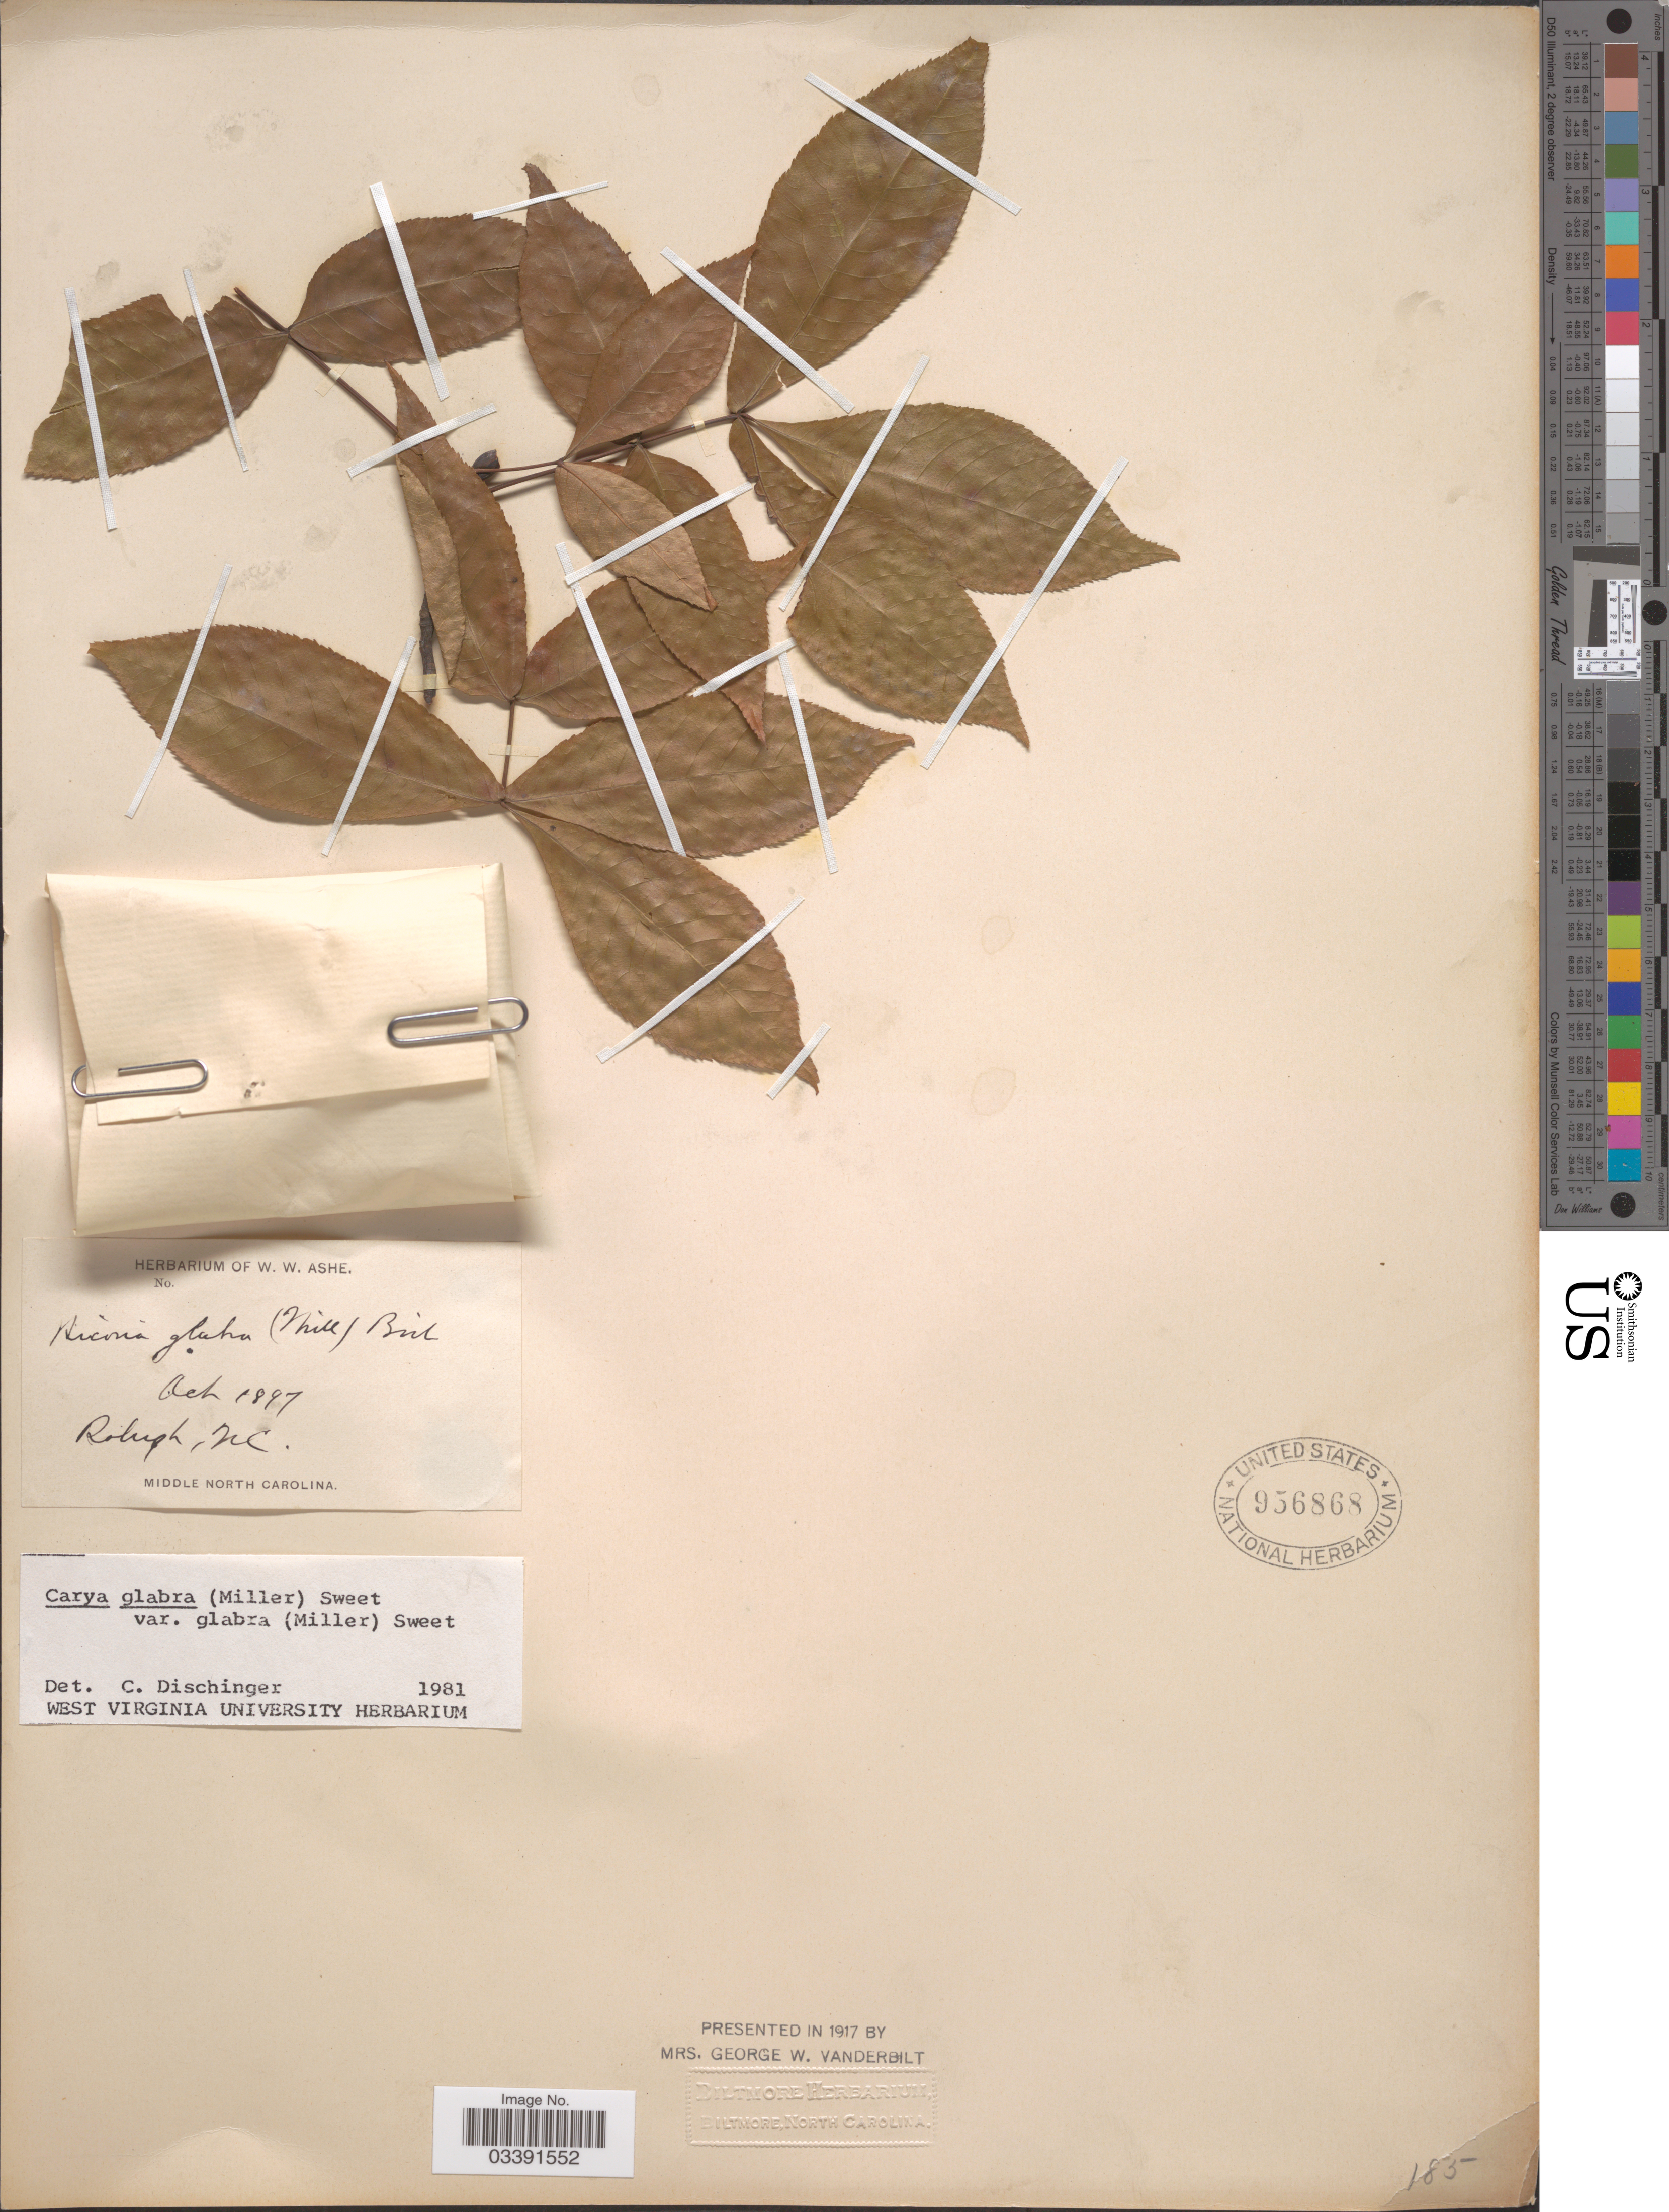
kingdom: Plantae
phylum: Tracheophyta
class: Magnoliopsida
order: Fagales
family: Juglandaceae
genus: Carya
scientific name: Carya glabra var. glabra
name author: (Mill.) Sweet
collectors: W. W. Ashe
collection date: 1897-10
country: United States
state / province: North Carolina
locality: Raleigh.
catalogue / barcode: US 956868